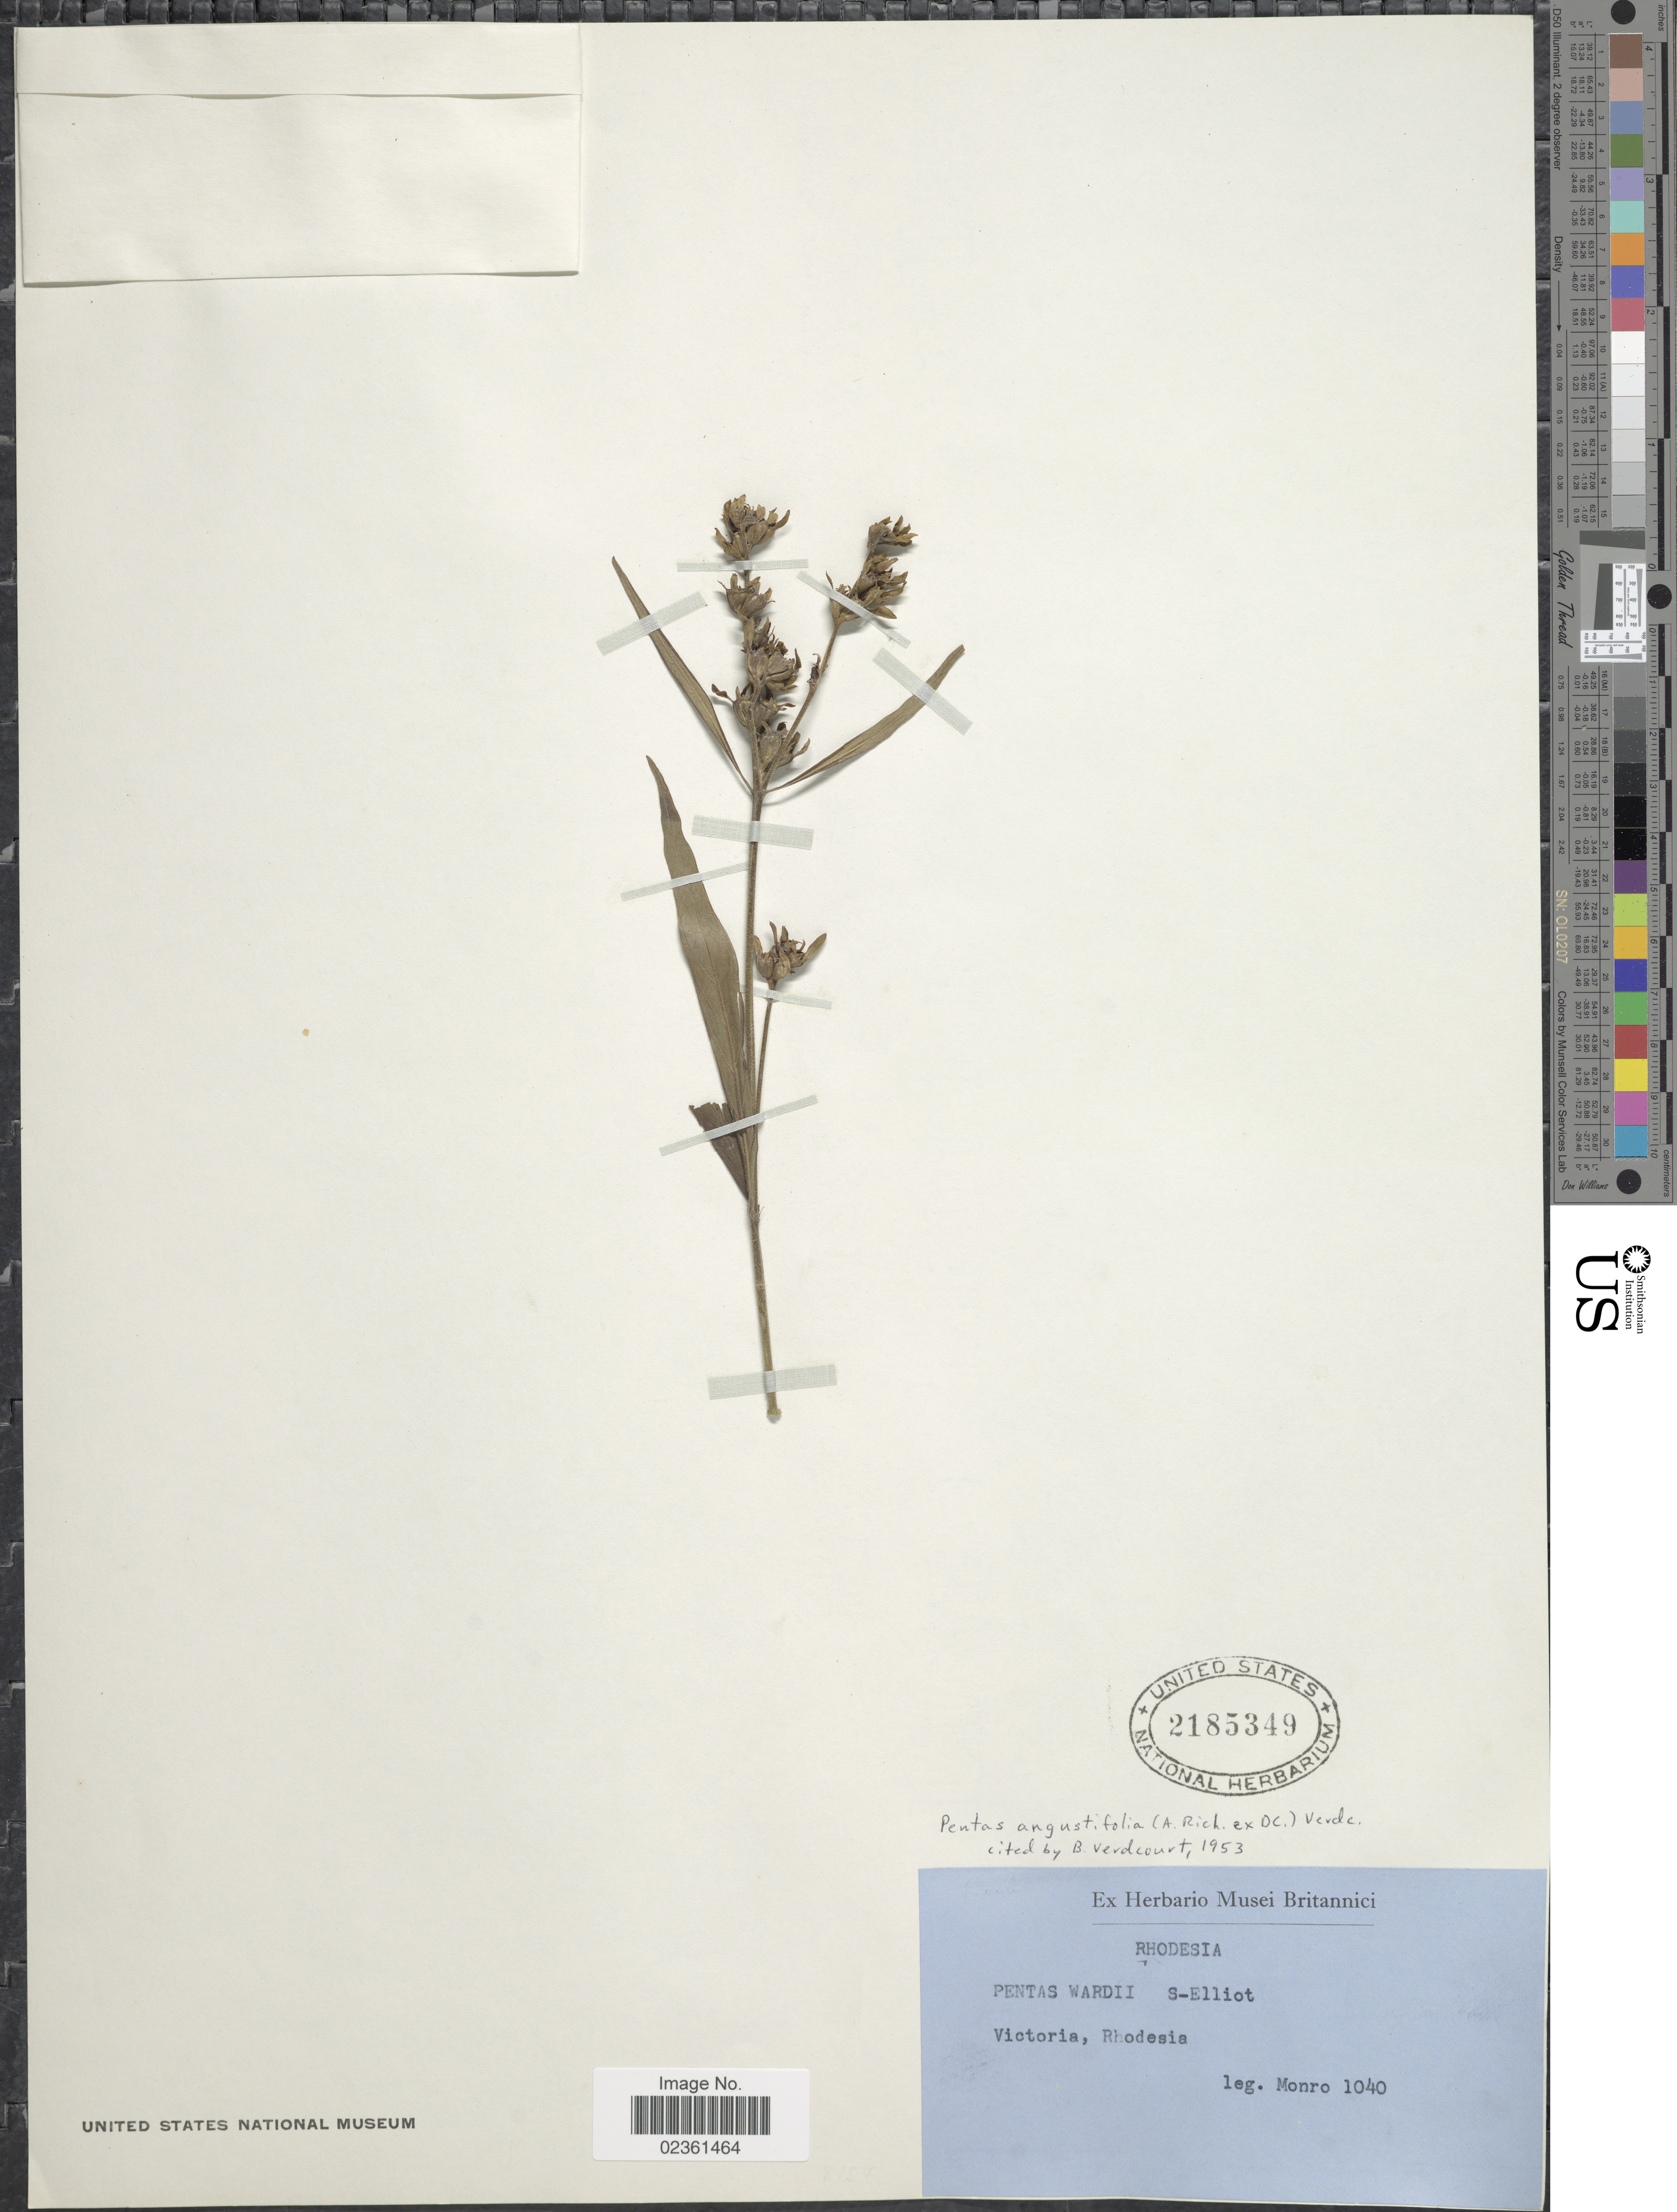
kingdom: Plantae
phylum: Tracheophyta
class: Magnoliopsida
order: Gentianales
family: Rubiaceae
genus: Pentas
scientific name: Pentas angustifolia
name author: (A. Rich.) Verdc.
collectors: Monro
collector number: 1040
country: Zimbabwe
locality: Victoria, Rhodesia.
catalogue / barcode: US 2185349